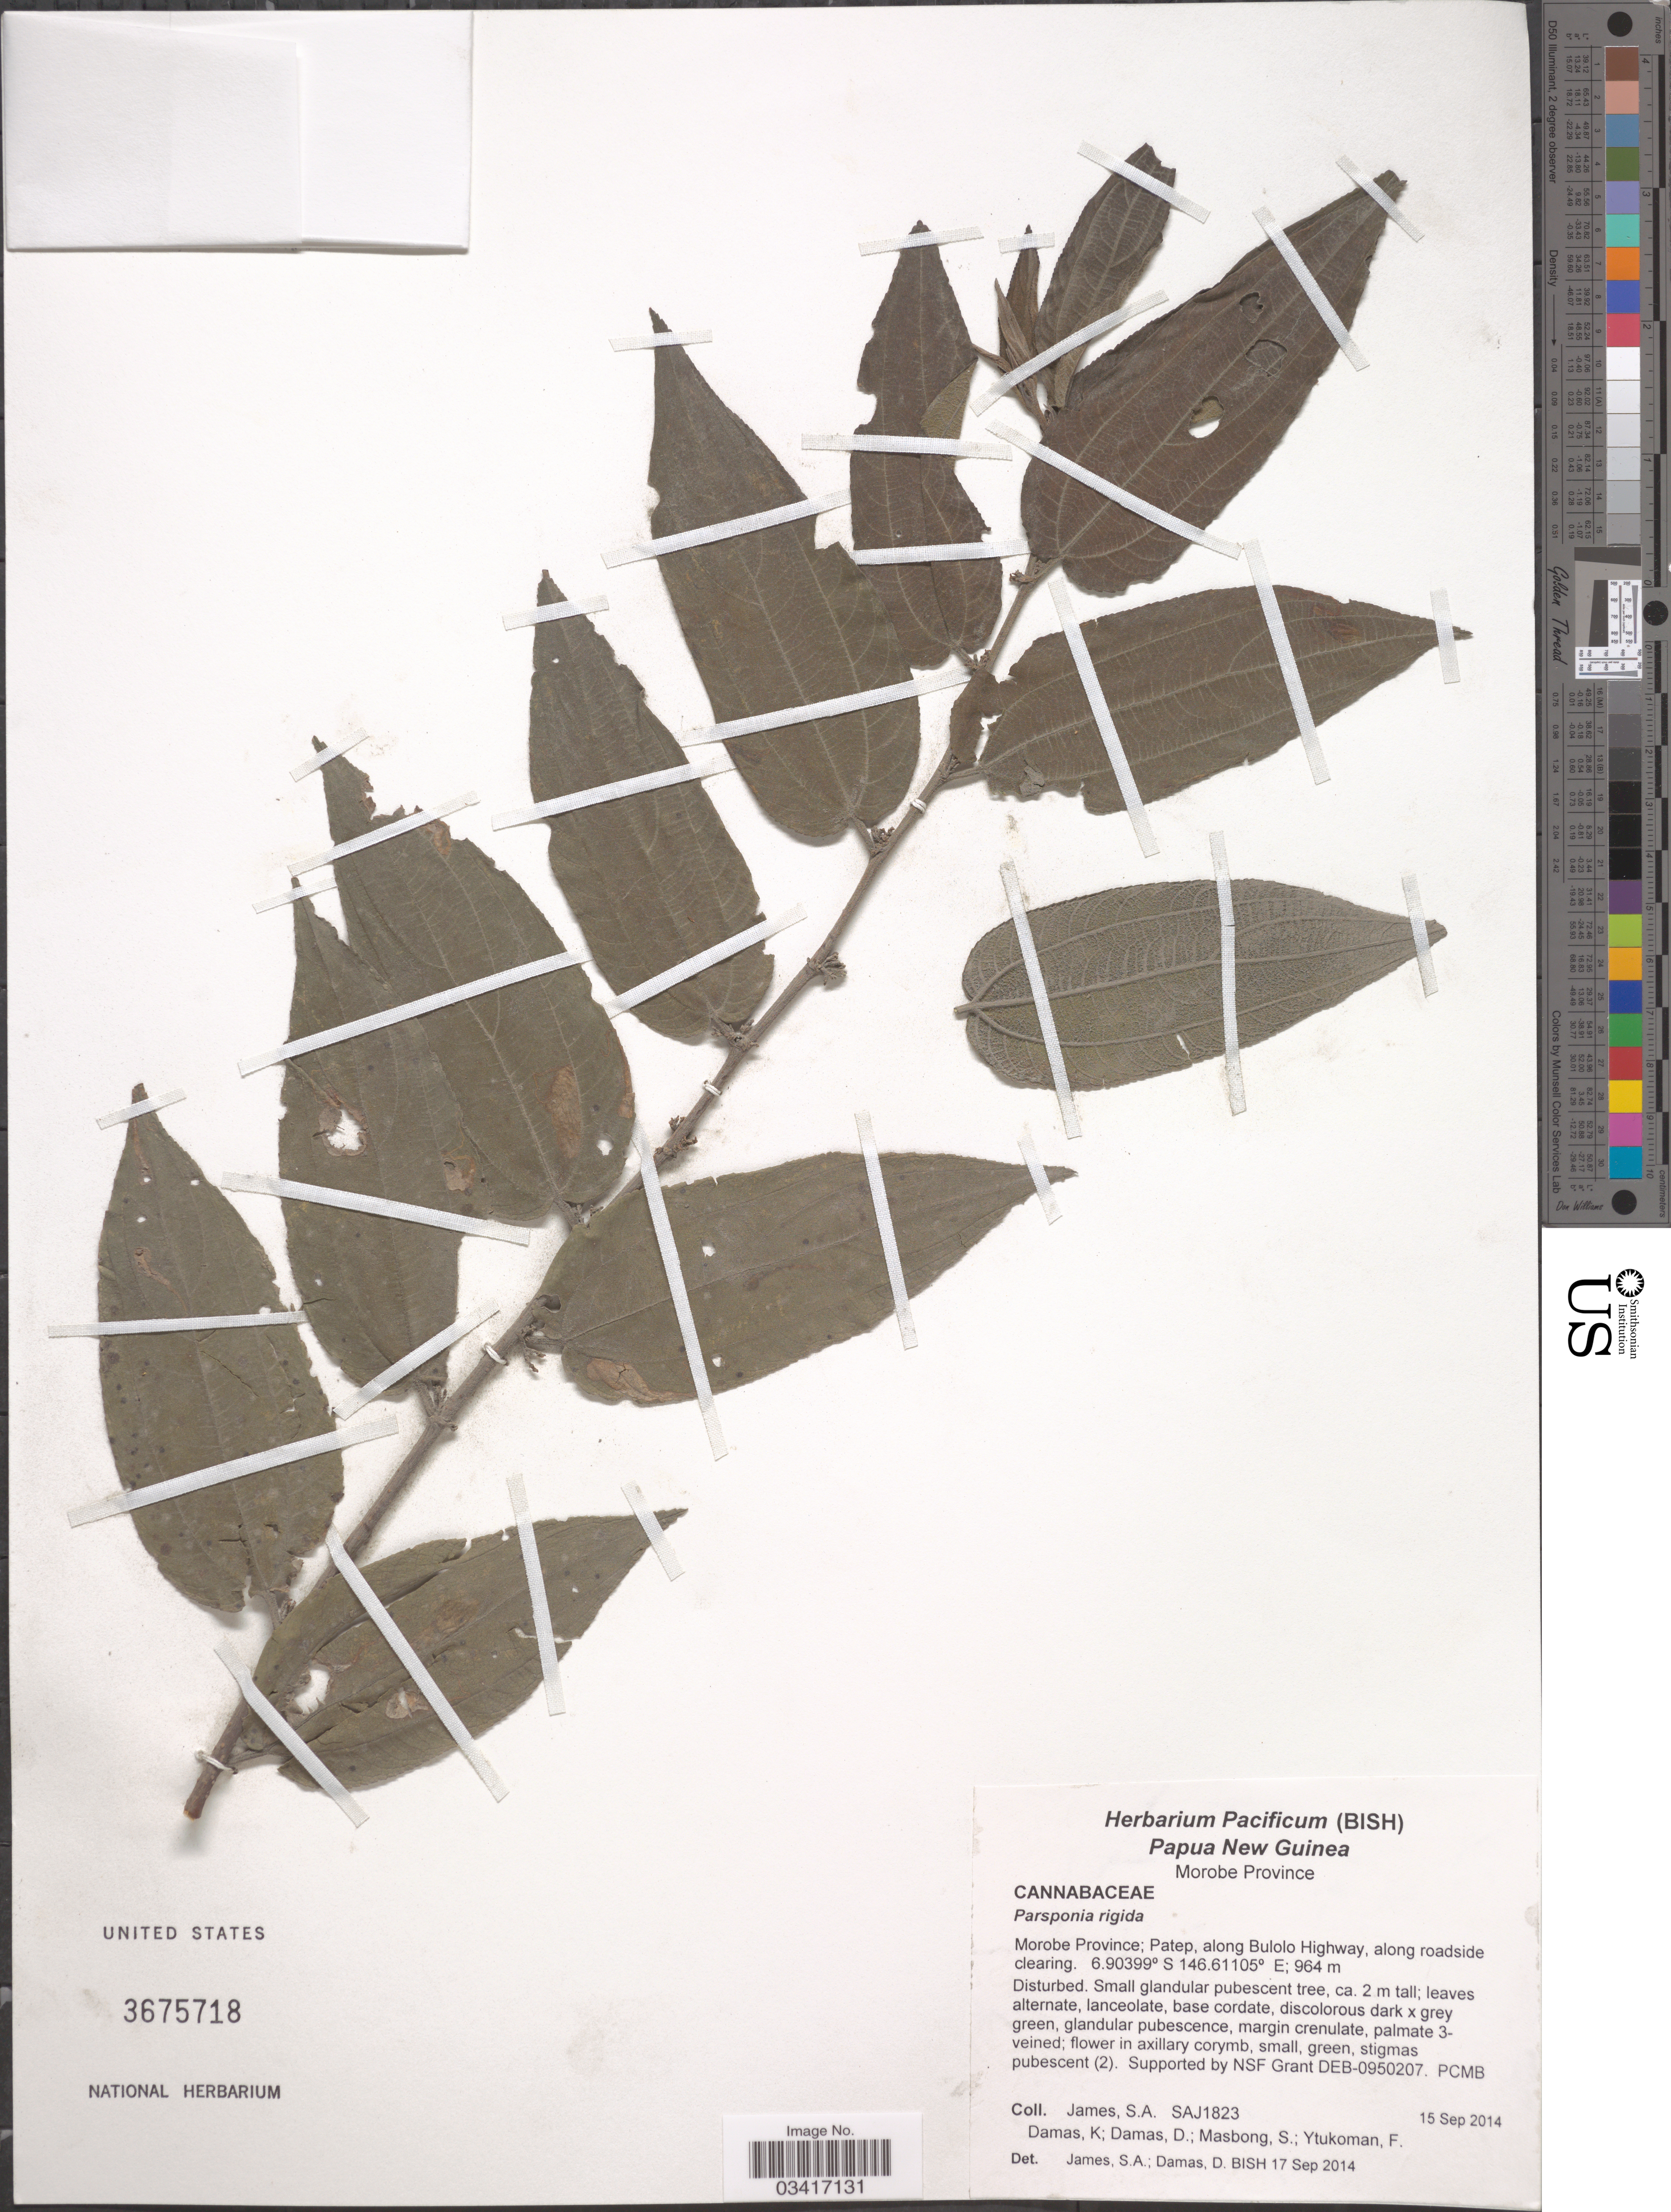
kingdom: Plantae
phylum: Tracheophyta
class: Magnoliopsida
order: Rosales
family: Cannabaceae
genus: Parasponia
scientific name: Parasponia rigida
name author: Merr. & L.M. Perry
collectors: S. James, K. Damas, D. Damas, S. Masbong & F. Ytukoman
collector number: SAJ1823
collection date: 2014-09-15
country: Papua New Guinea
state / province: Morobe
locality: Patep, along Bulolo Highway, along roadside clearing.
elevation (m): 964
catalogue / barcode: US 3675718